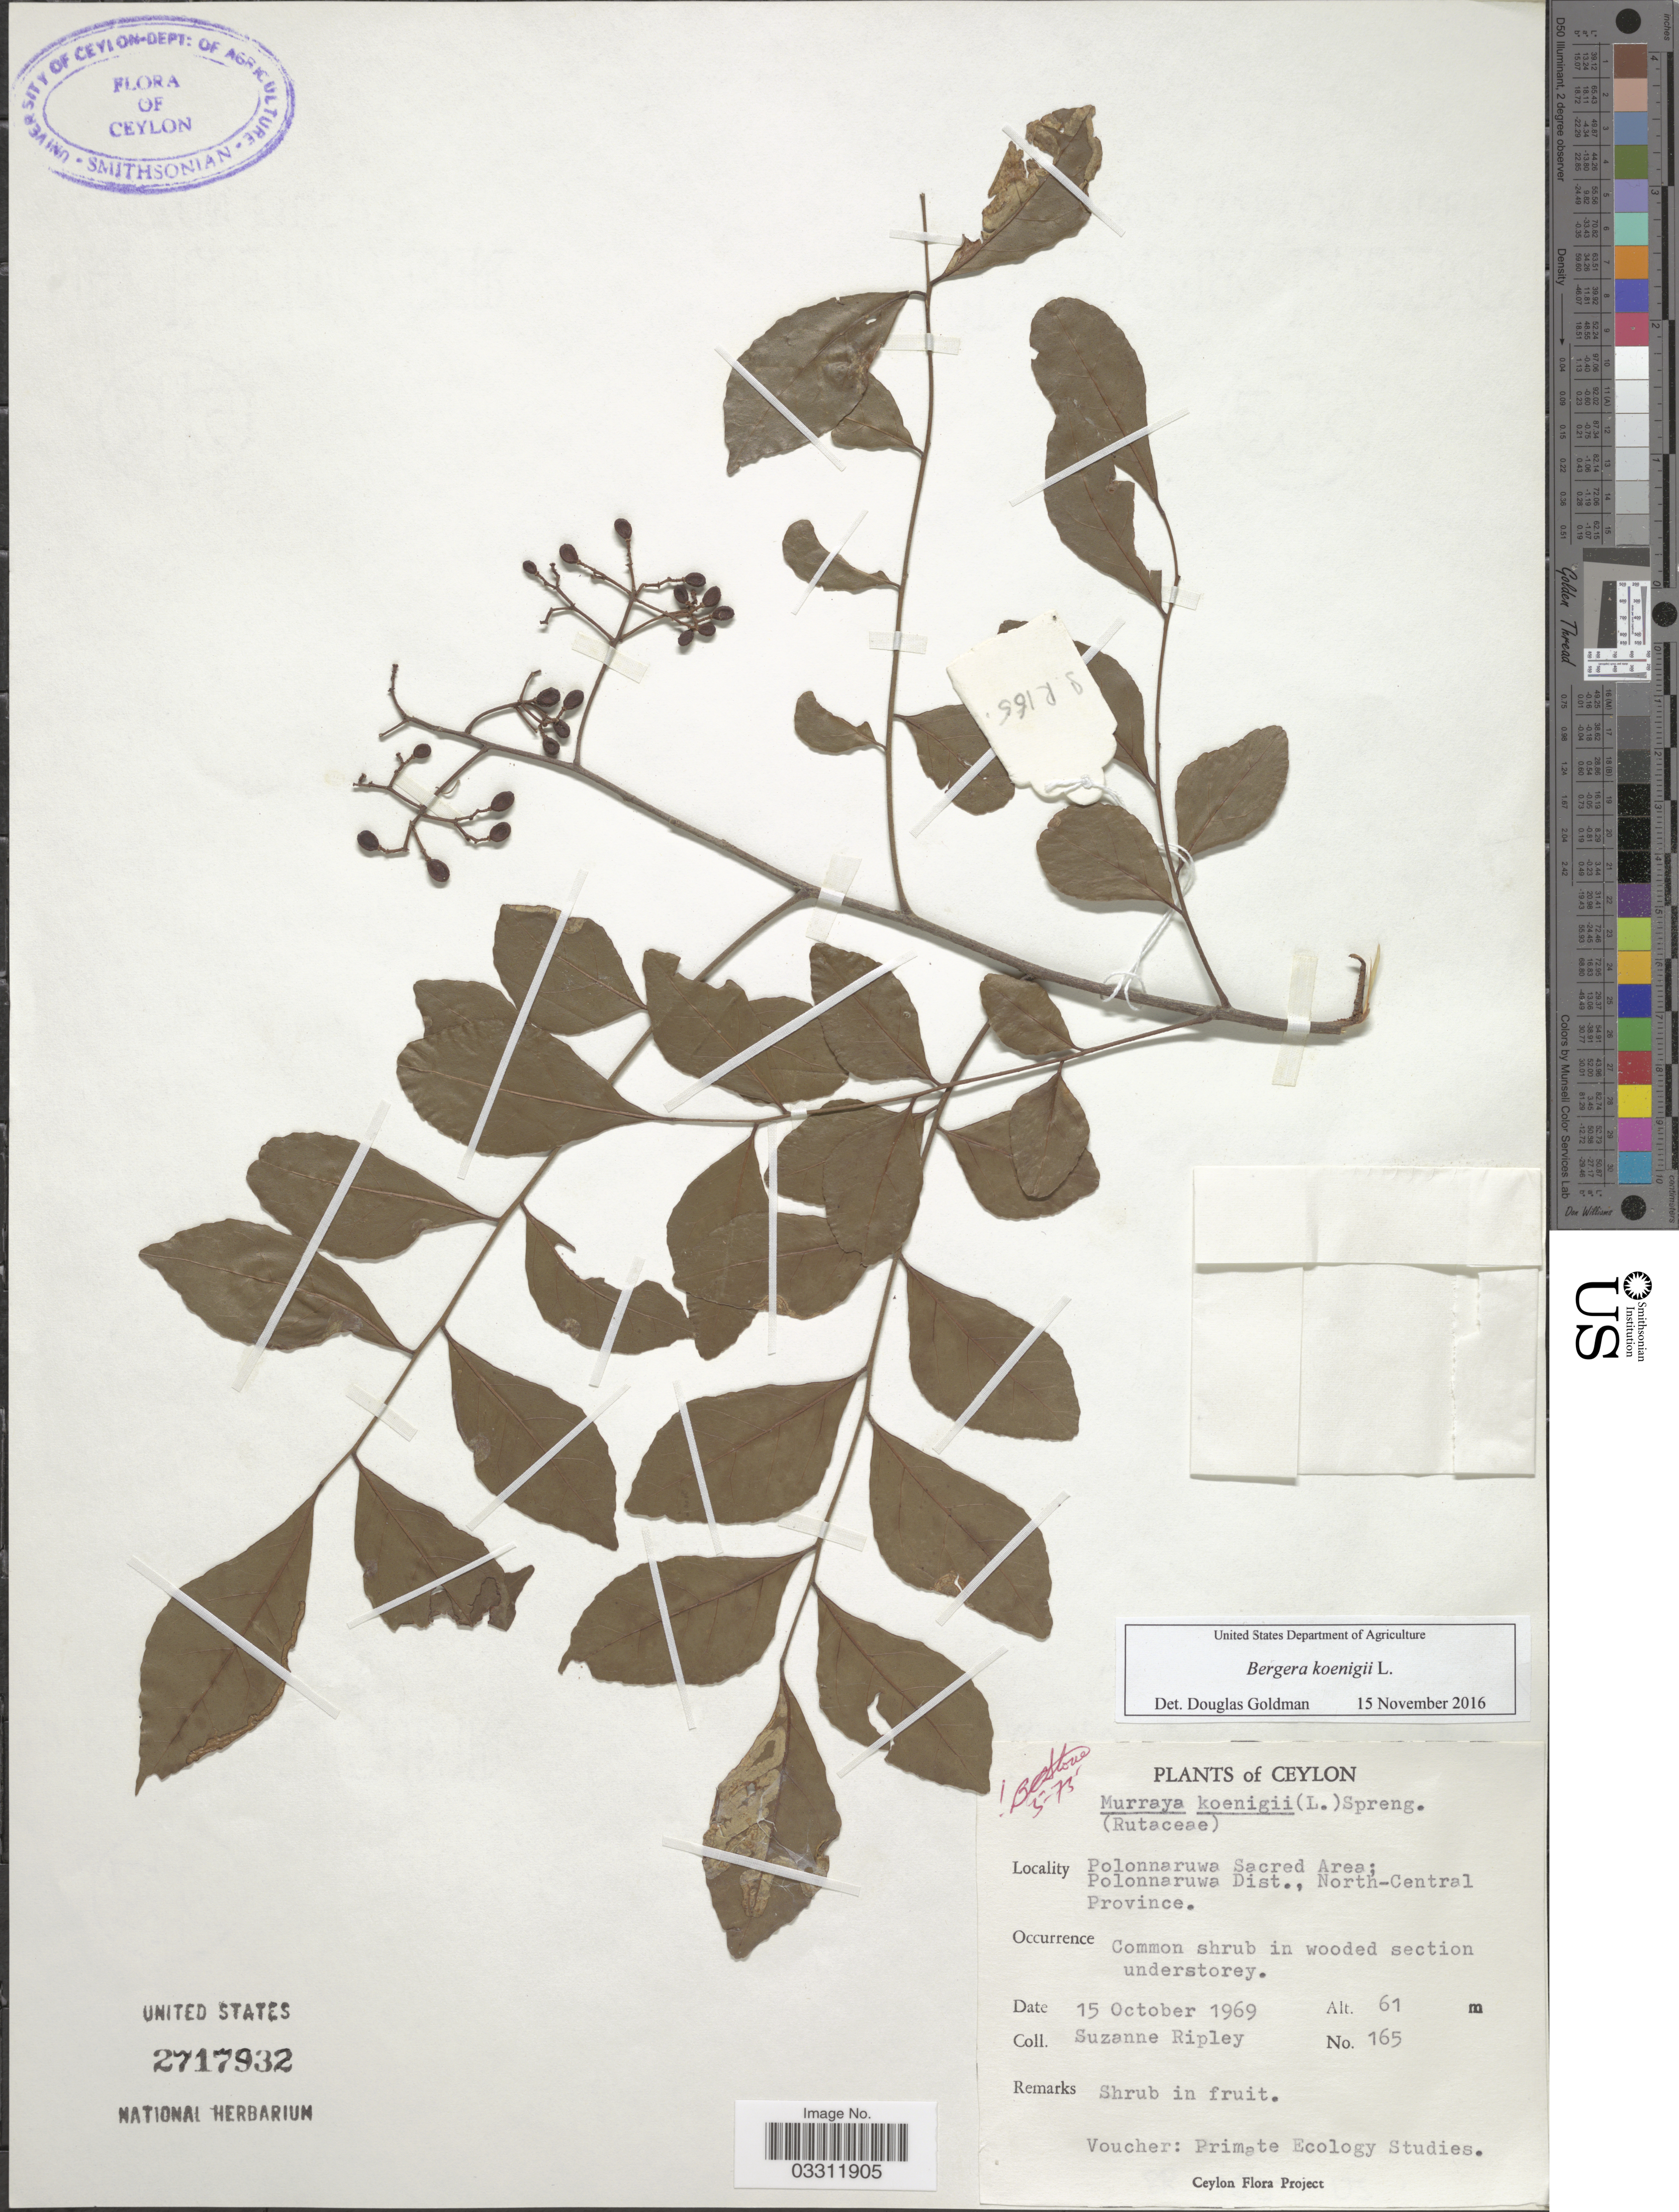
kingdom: Plantae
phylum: Tracheophyta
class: Magnoliopsida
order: Sapindales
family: Rutaceae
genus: Bergera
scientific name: Bergera koenigii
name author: L.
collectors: S. Ripley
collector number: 165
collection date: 1969-10-15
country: Sri Lanka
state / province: North Central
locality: Ceylon. Polonnaruwa Sacred Area; Polonnaruwa Dist.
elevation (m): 61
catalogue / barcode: US 2717932